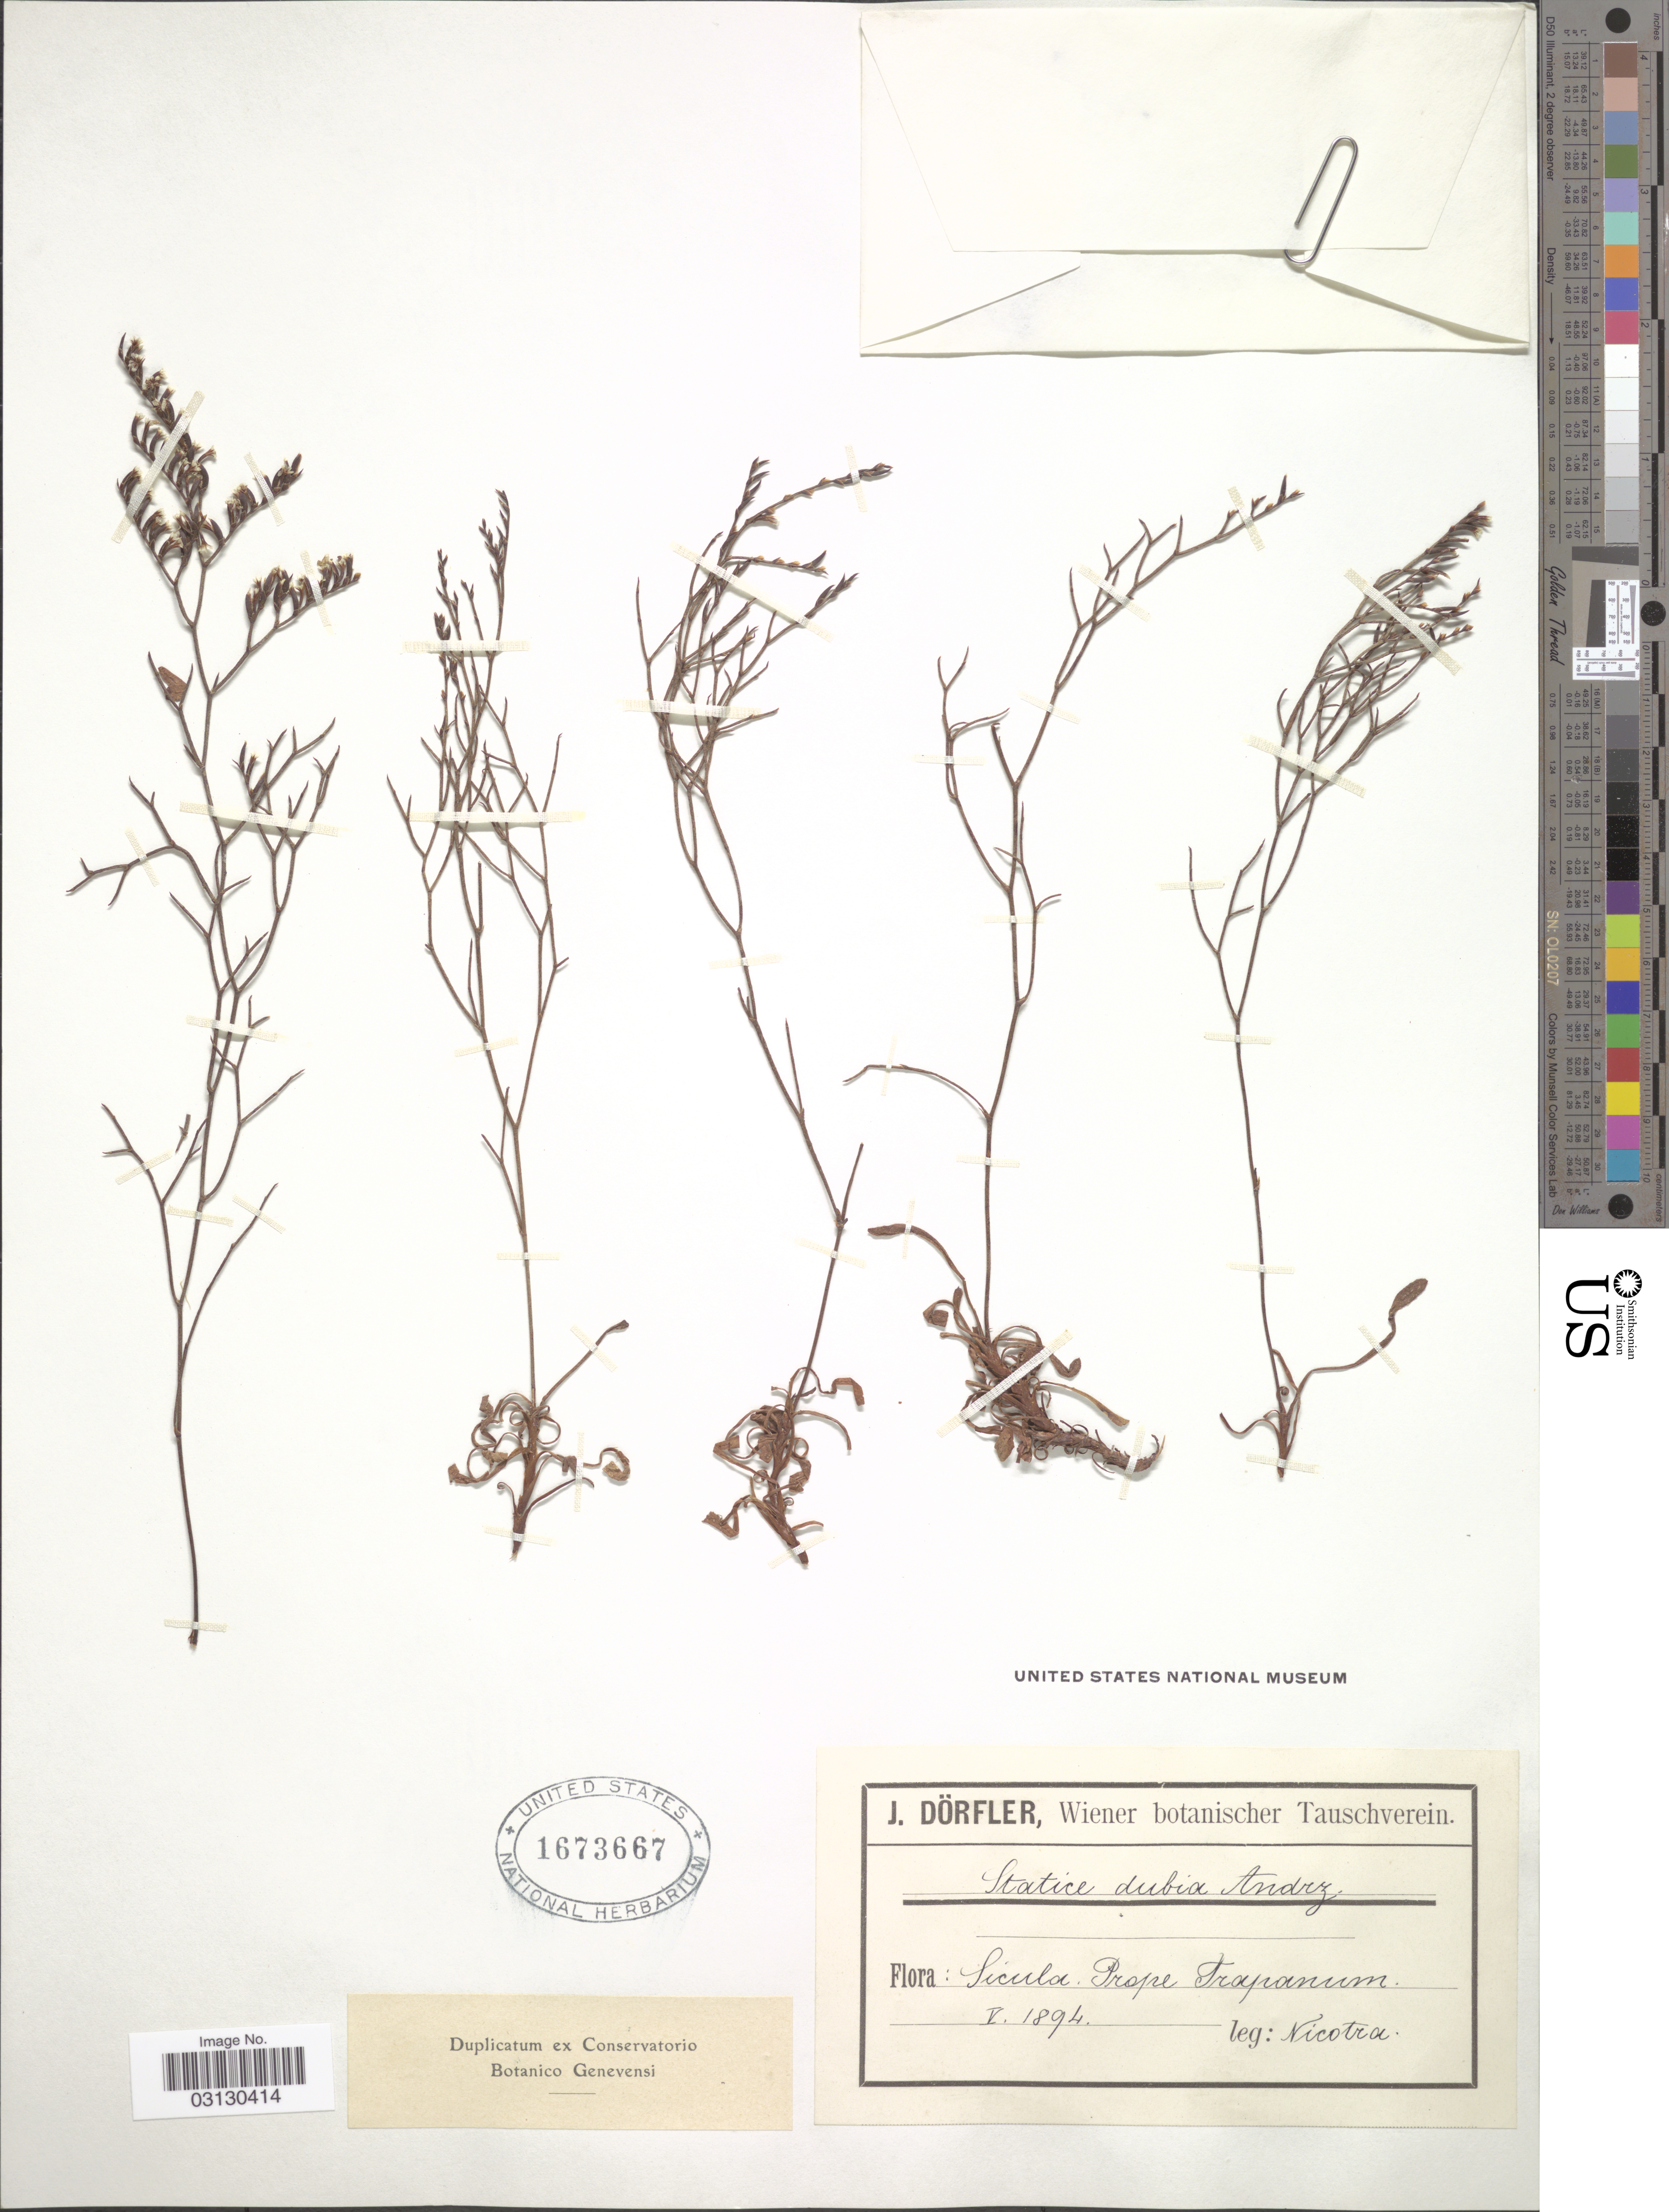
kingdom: Plantae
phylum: Tracheophyta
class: Magnoliopsida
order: Caryophyllales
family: Plumbaginaceae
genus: Limonium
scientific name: Limonium oleifolium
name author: Mill.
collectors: L. Nicotra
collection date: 1894-05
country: Italy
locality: Sicula. Prope Trapanum.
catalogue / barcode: US 1673667